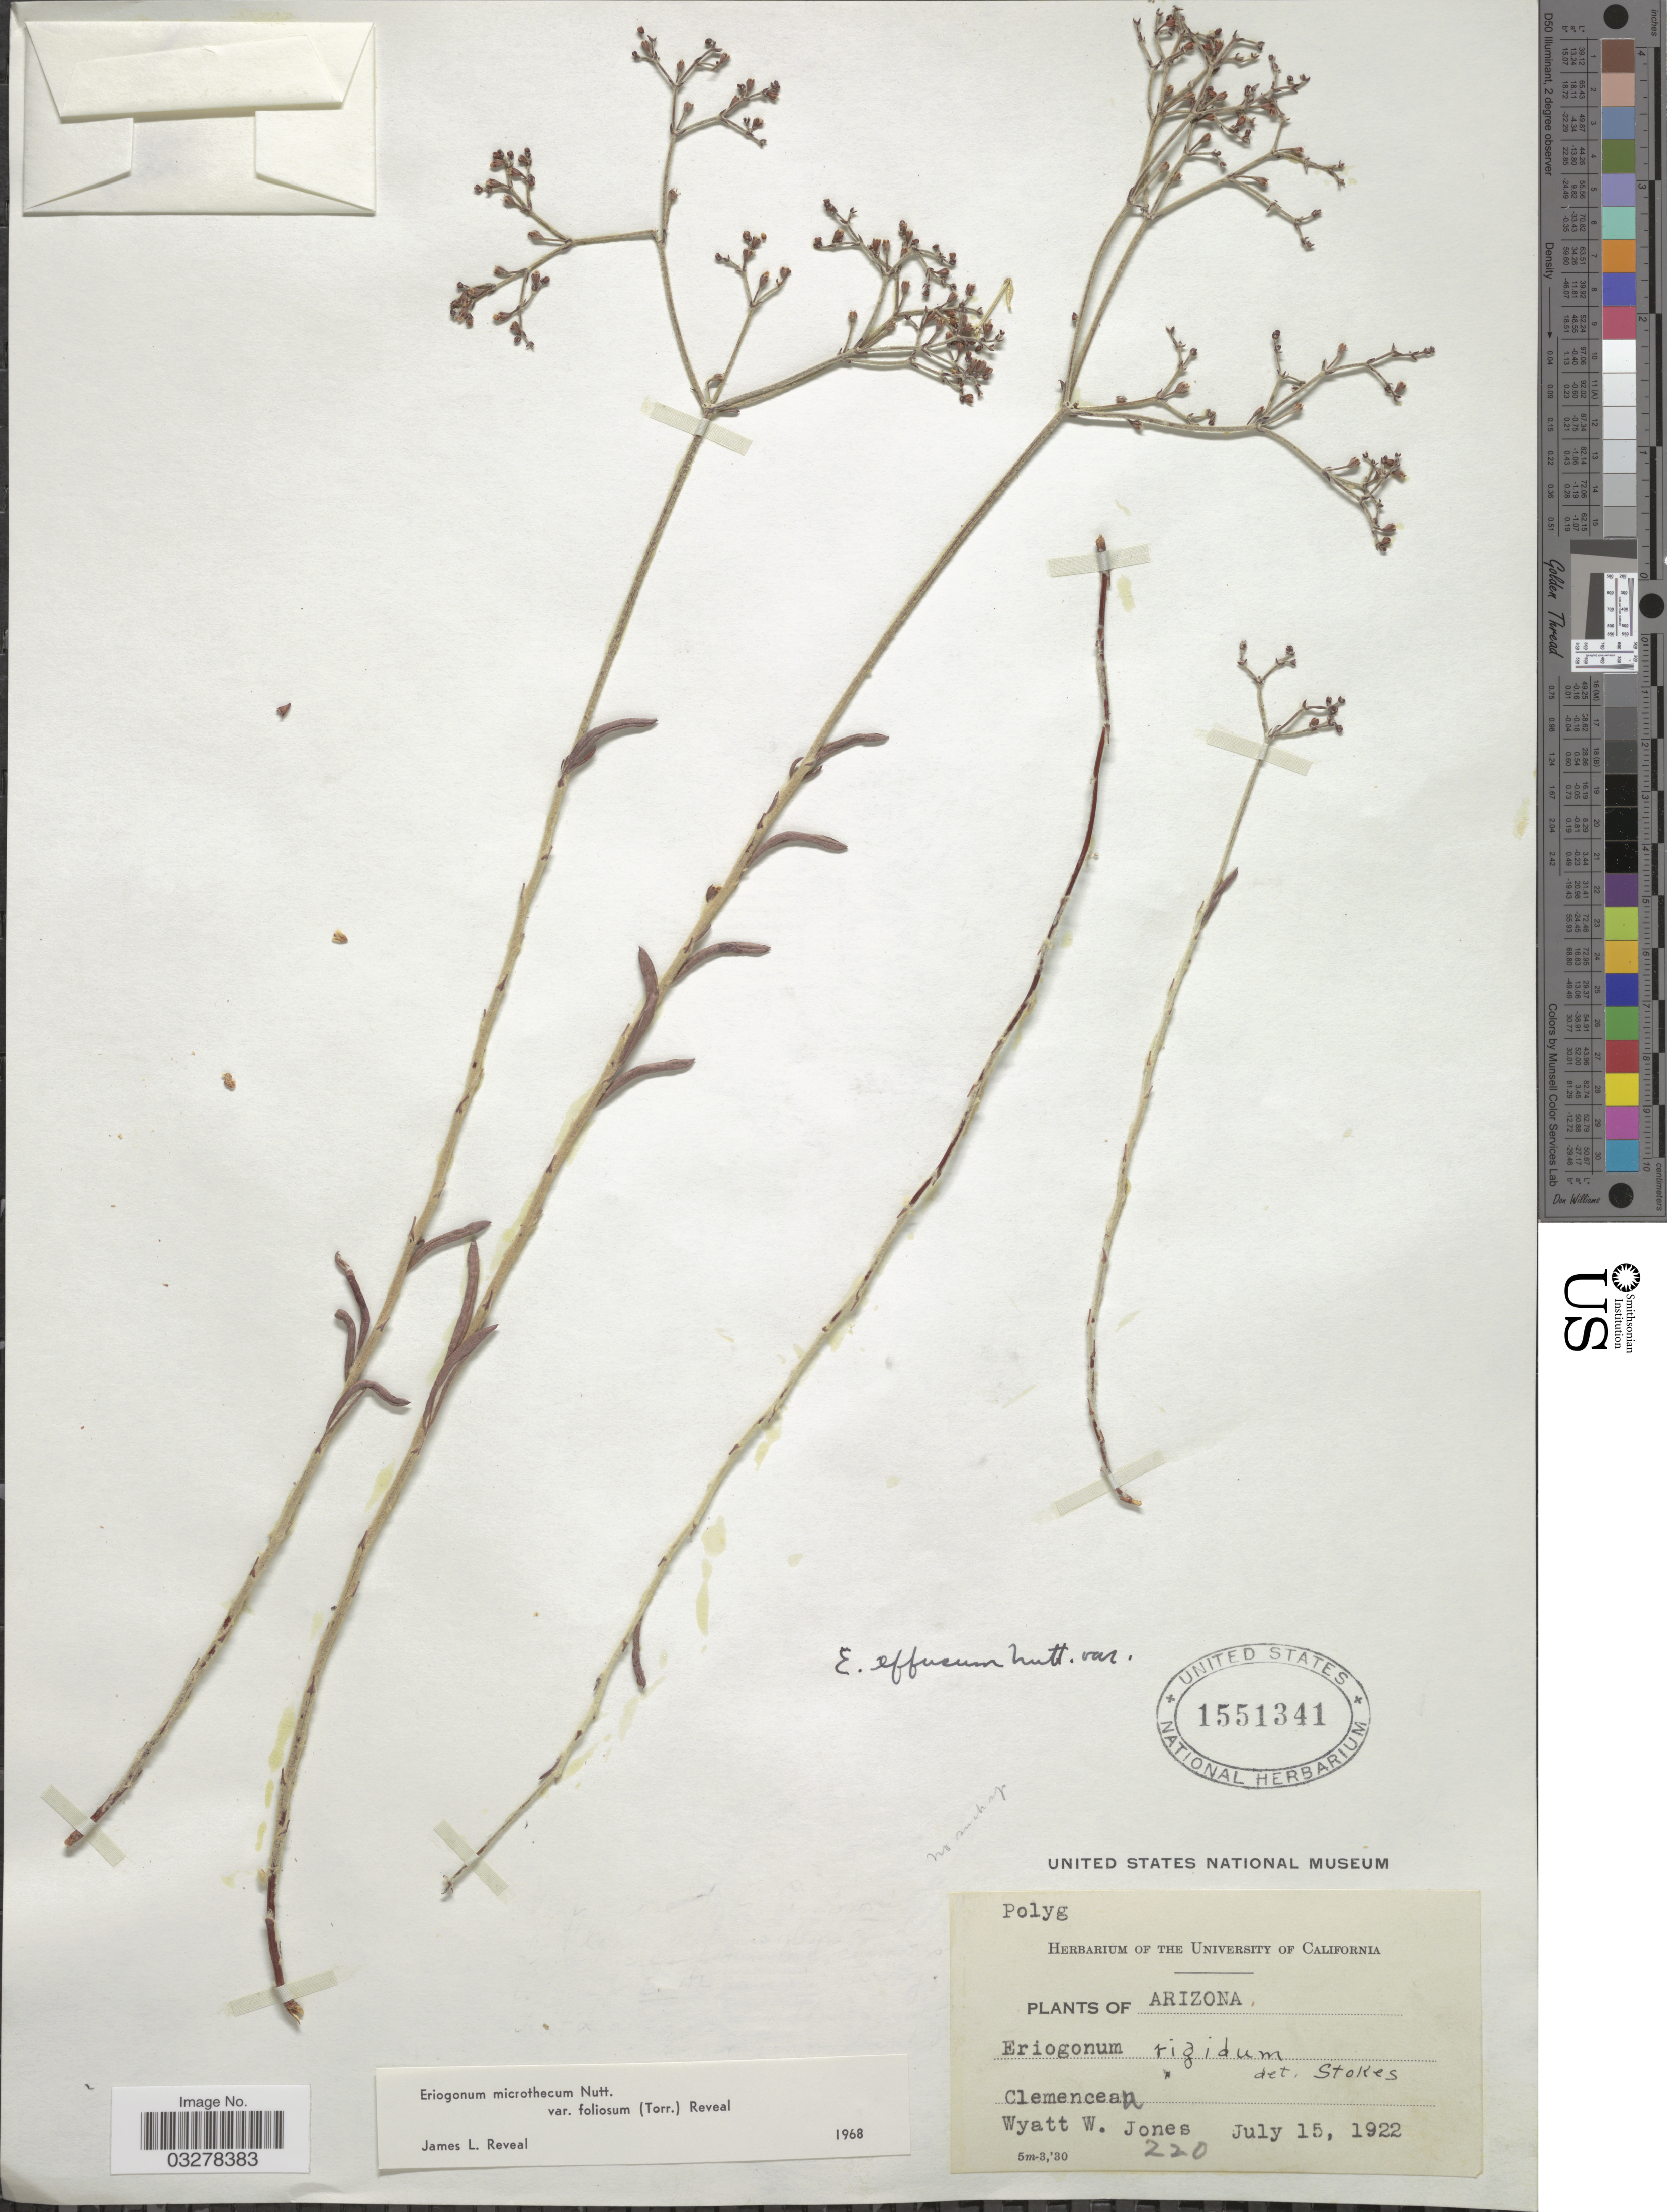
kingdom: Plantae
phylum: Tracheophyta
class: Magnoliopsida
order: Caryophyllales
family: Polygonaceae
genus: Eriogonum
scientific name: Eriogonum microtheca var. foliosum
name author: (Torr. & A. Gray) Reveal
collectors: W. W. Jones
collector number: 220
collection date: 1922-07-15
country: United States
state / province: Arizona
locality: Clemenceau.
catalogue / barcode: US 1551341